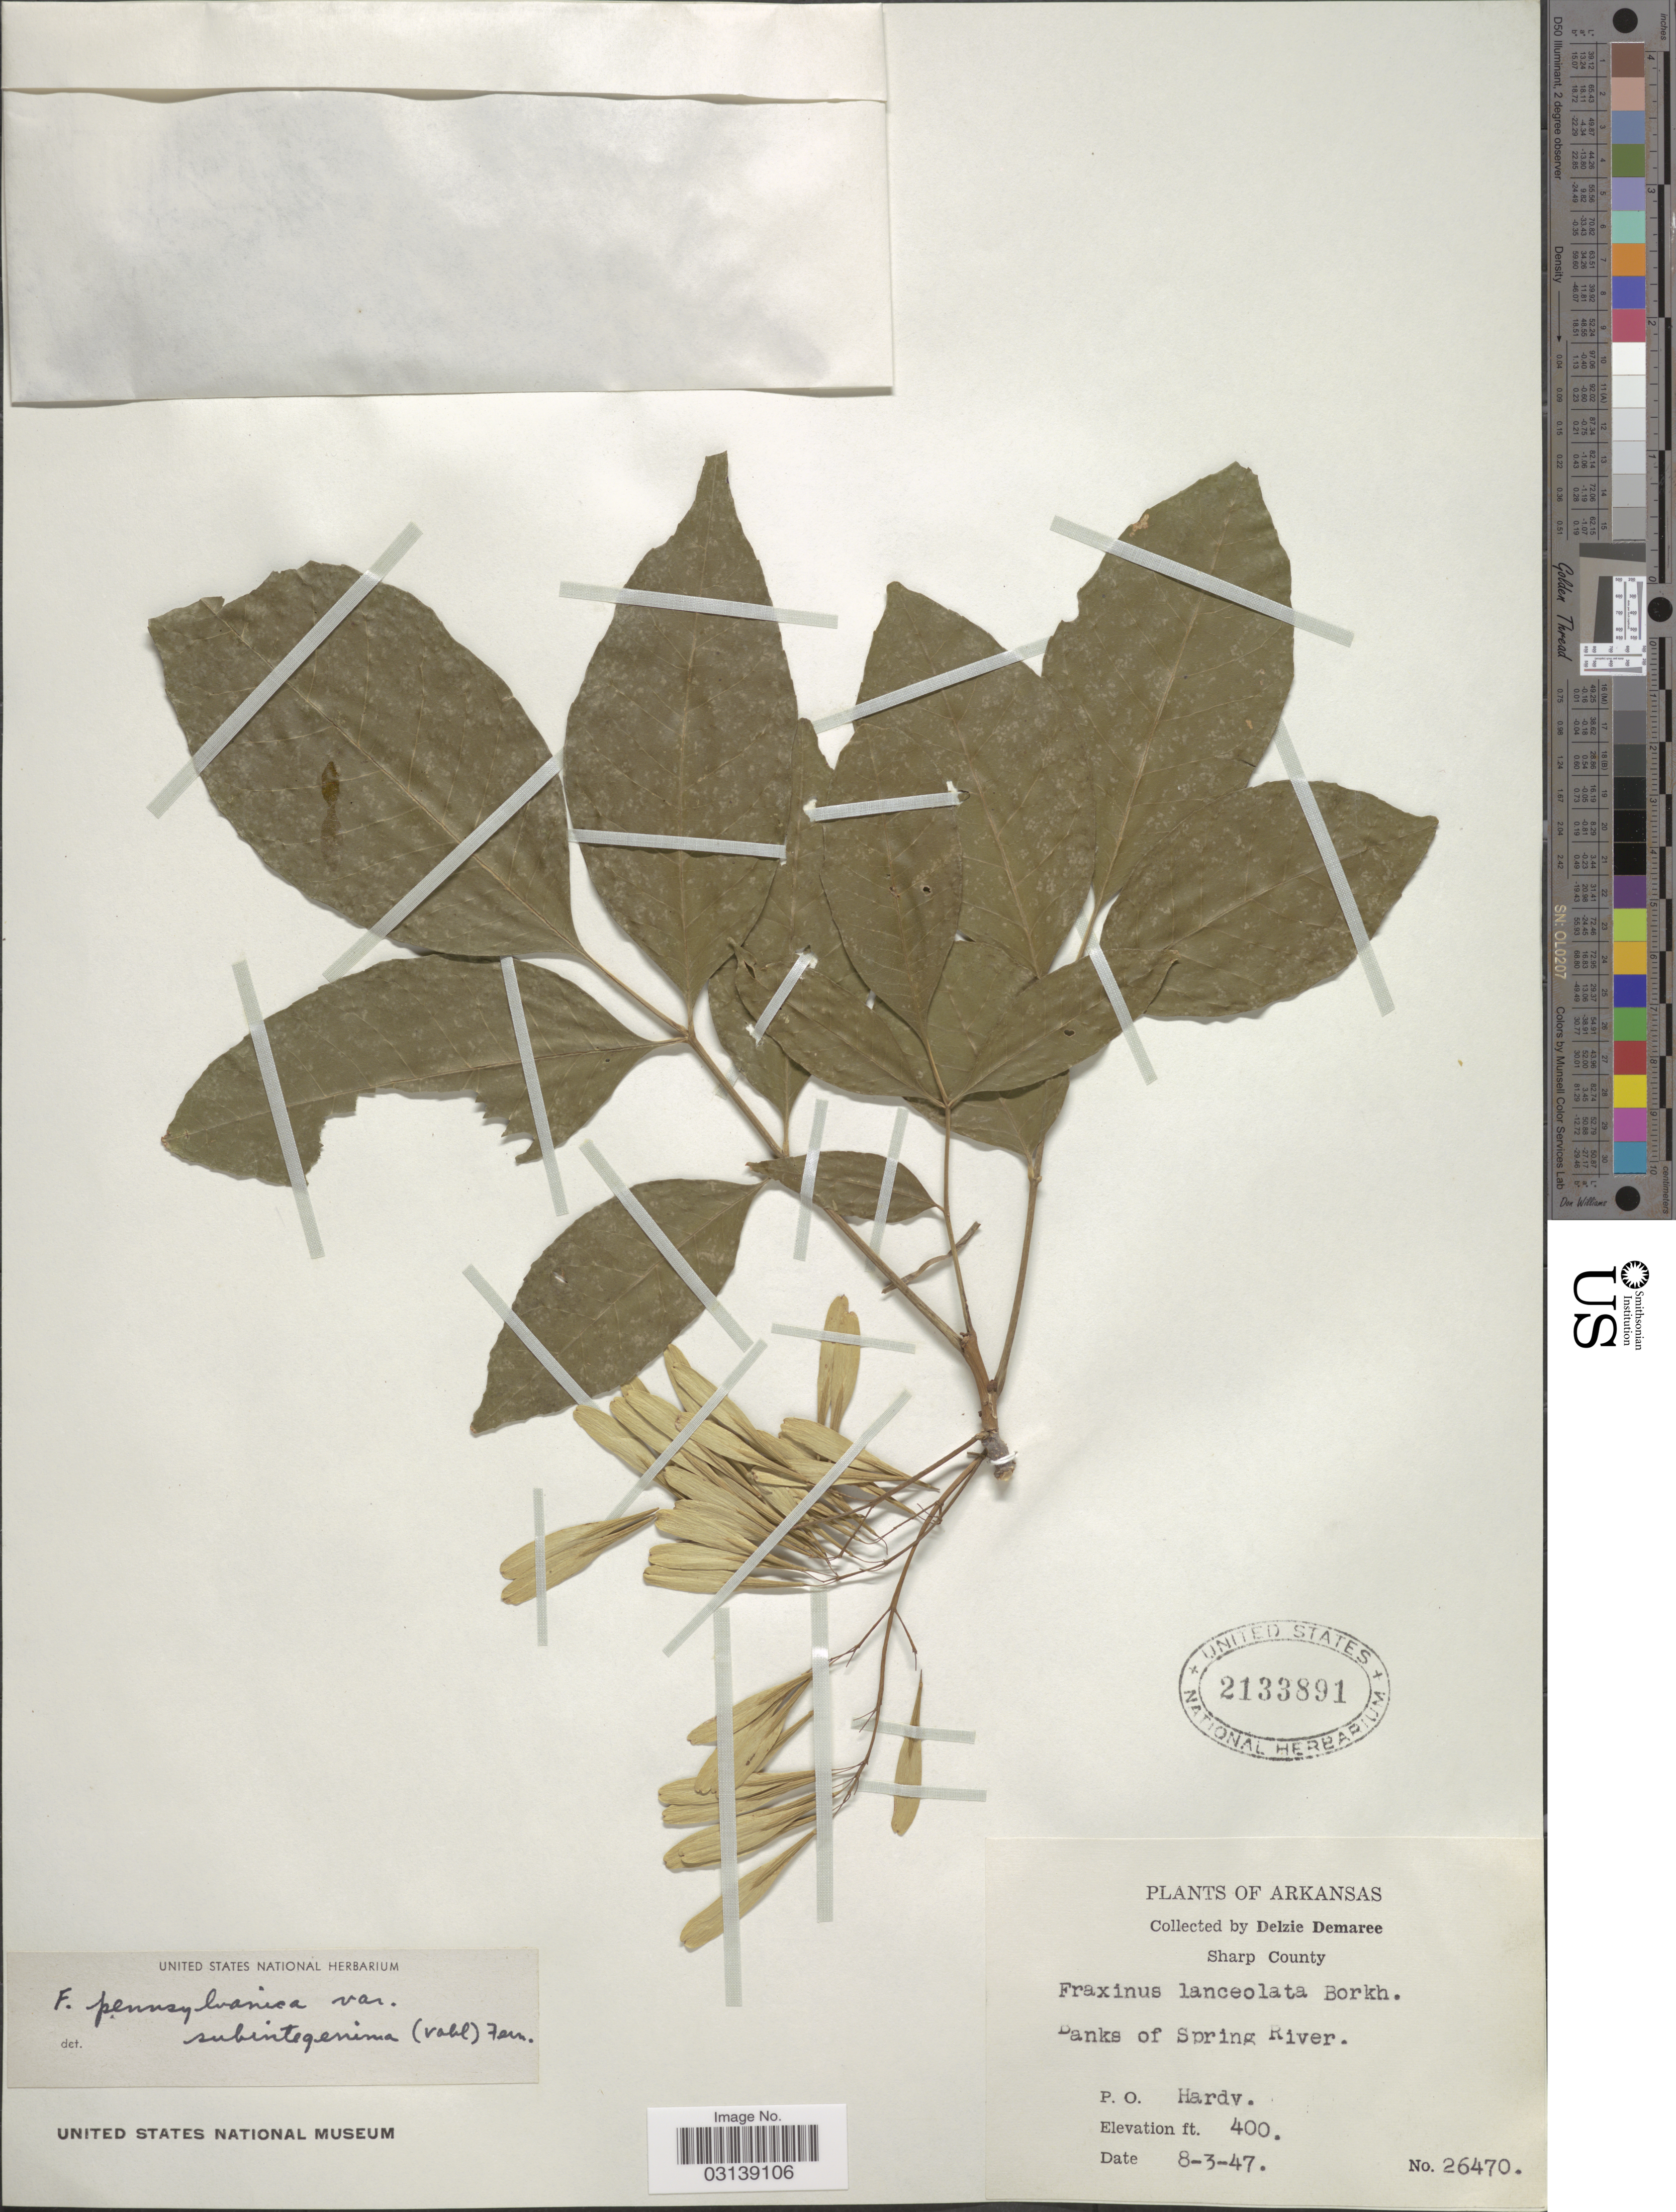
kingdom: Plantae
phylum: Tracheophyta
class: Magnoliopsida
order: Lamiales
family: Oleaceae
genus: Fraxinus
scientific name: Fraxinus pennsylvanica var. lanceolata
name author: Sarg.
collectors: D. Demaree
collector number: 26470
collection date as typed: Transcribed d/m/y: 3/8/47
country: United States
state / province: Arkansas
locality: Sharp County. Banks of Spring River. P.O. Hardv.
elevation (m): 122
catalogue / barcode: US 2133891